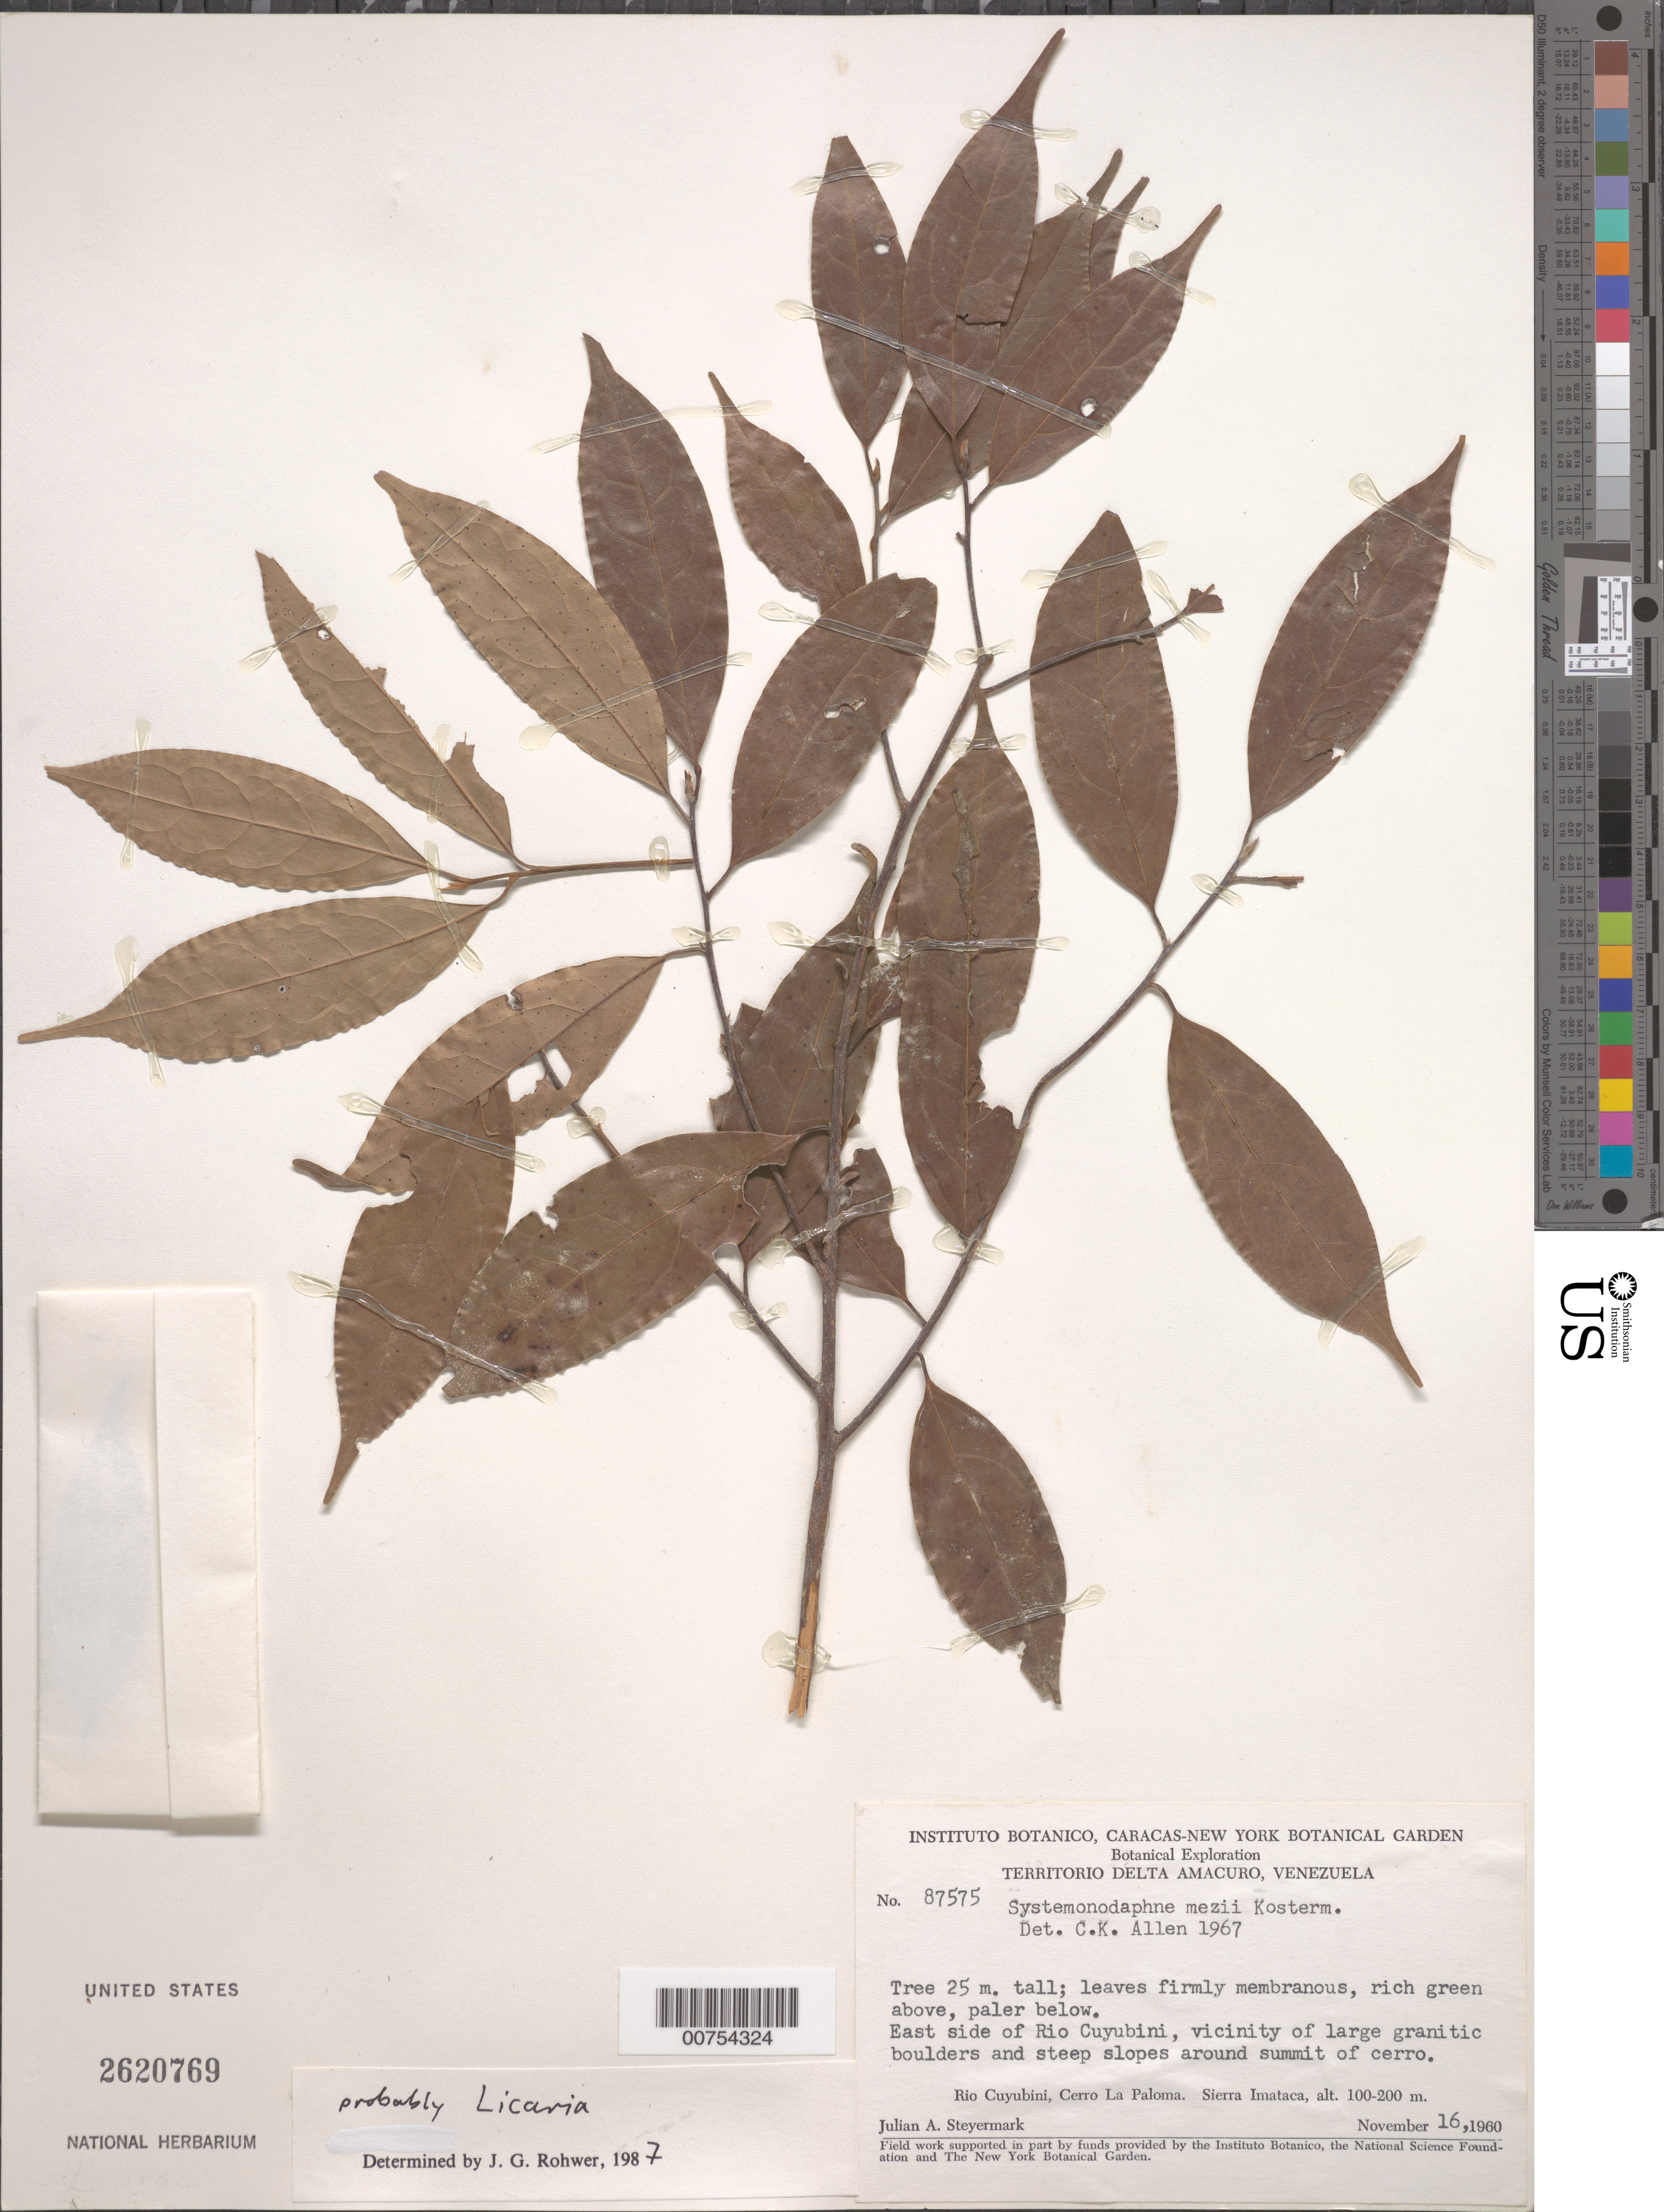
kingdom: Plantae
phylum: Tracheophyta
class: Magnoliopsida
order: Laurales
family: Lauraceae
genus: Licaria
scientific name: Licaria sp.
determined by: Rohwer, J. G.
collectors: J. Steyermark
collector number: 87575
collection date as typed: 16-Nov-60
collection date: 1960-11-16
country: Venezuela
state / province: Delta Amacuro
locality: Río Cuyubini, E side; Cerro La Paloma, Sierra Imataca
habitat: Vic of large granitic boulders and steep slopes around summit of cerro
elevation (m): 100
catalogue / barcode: US 2620769